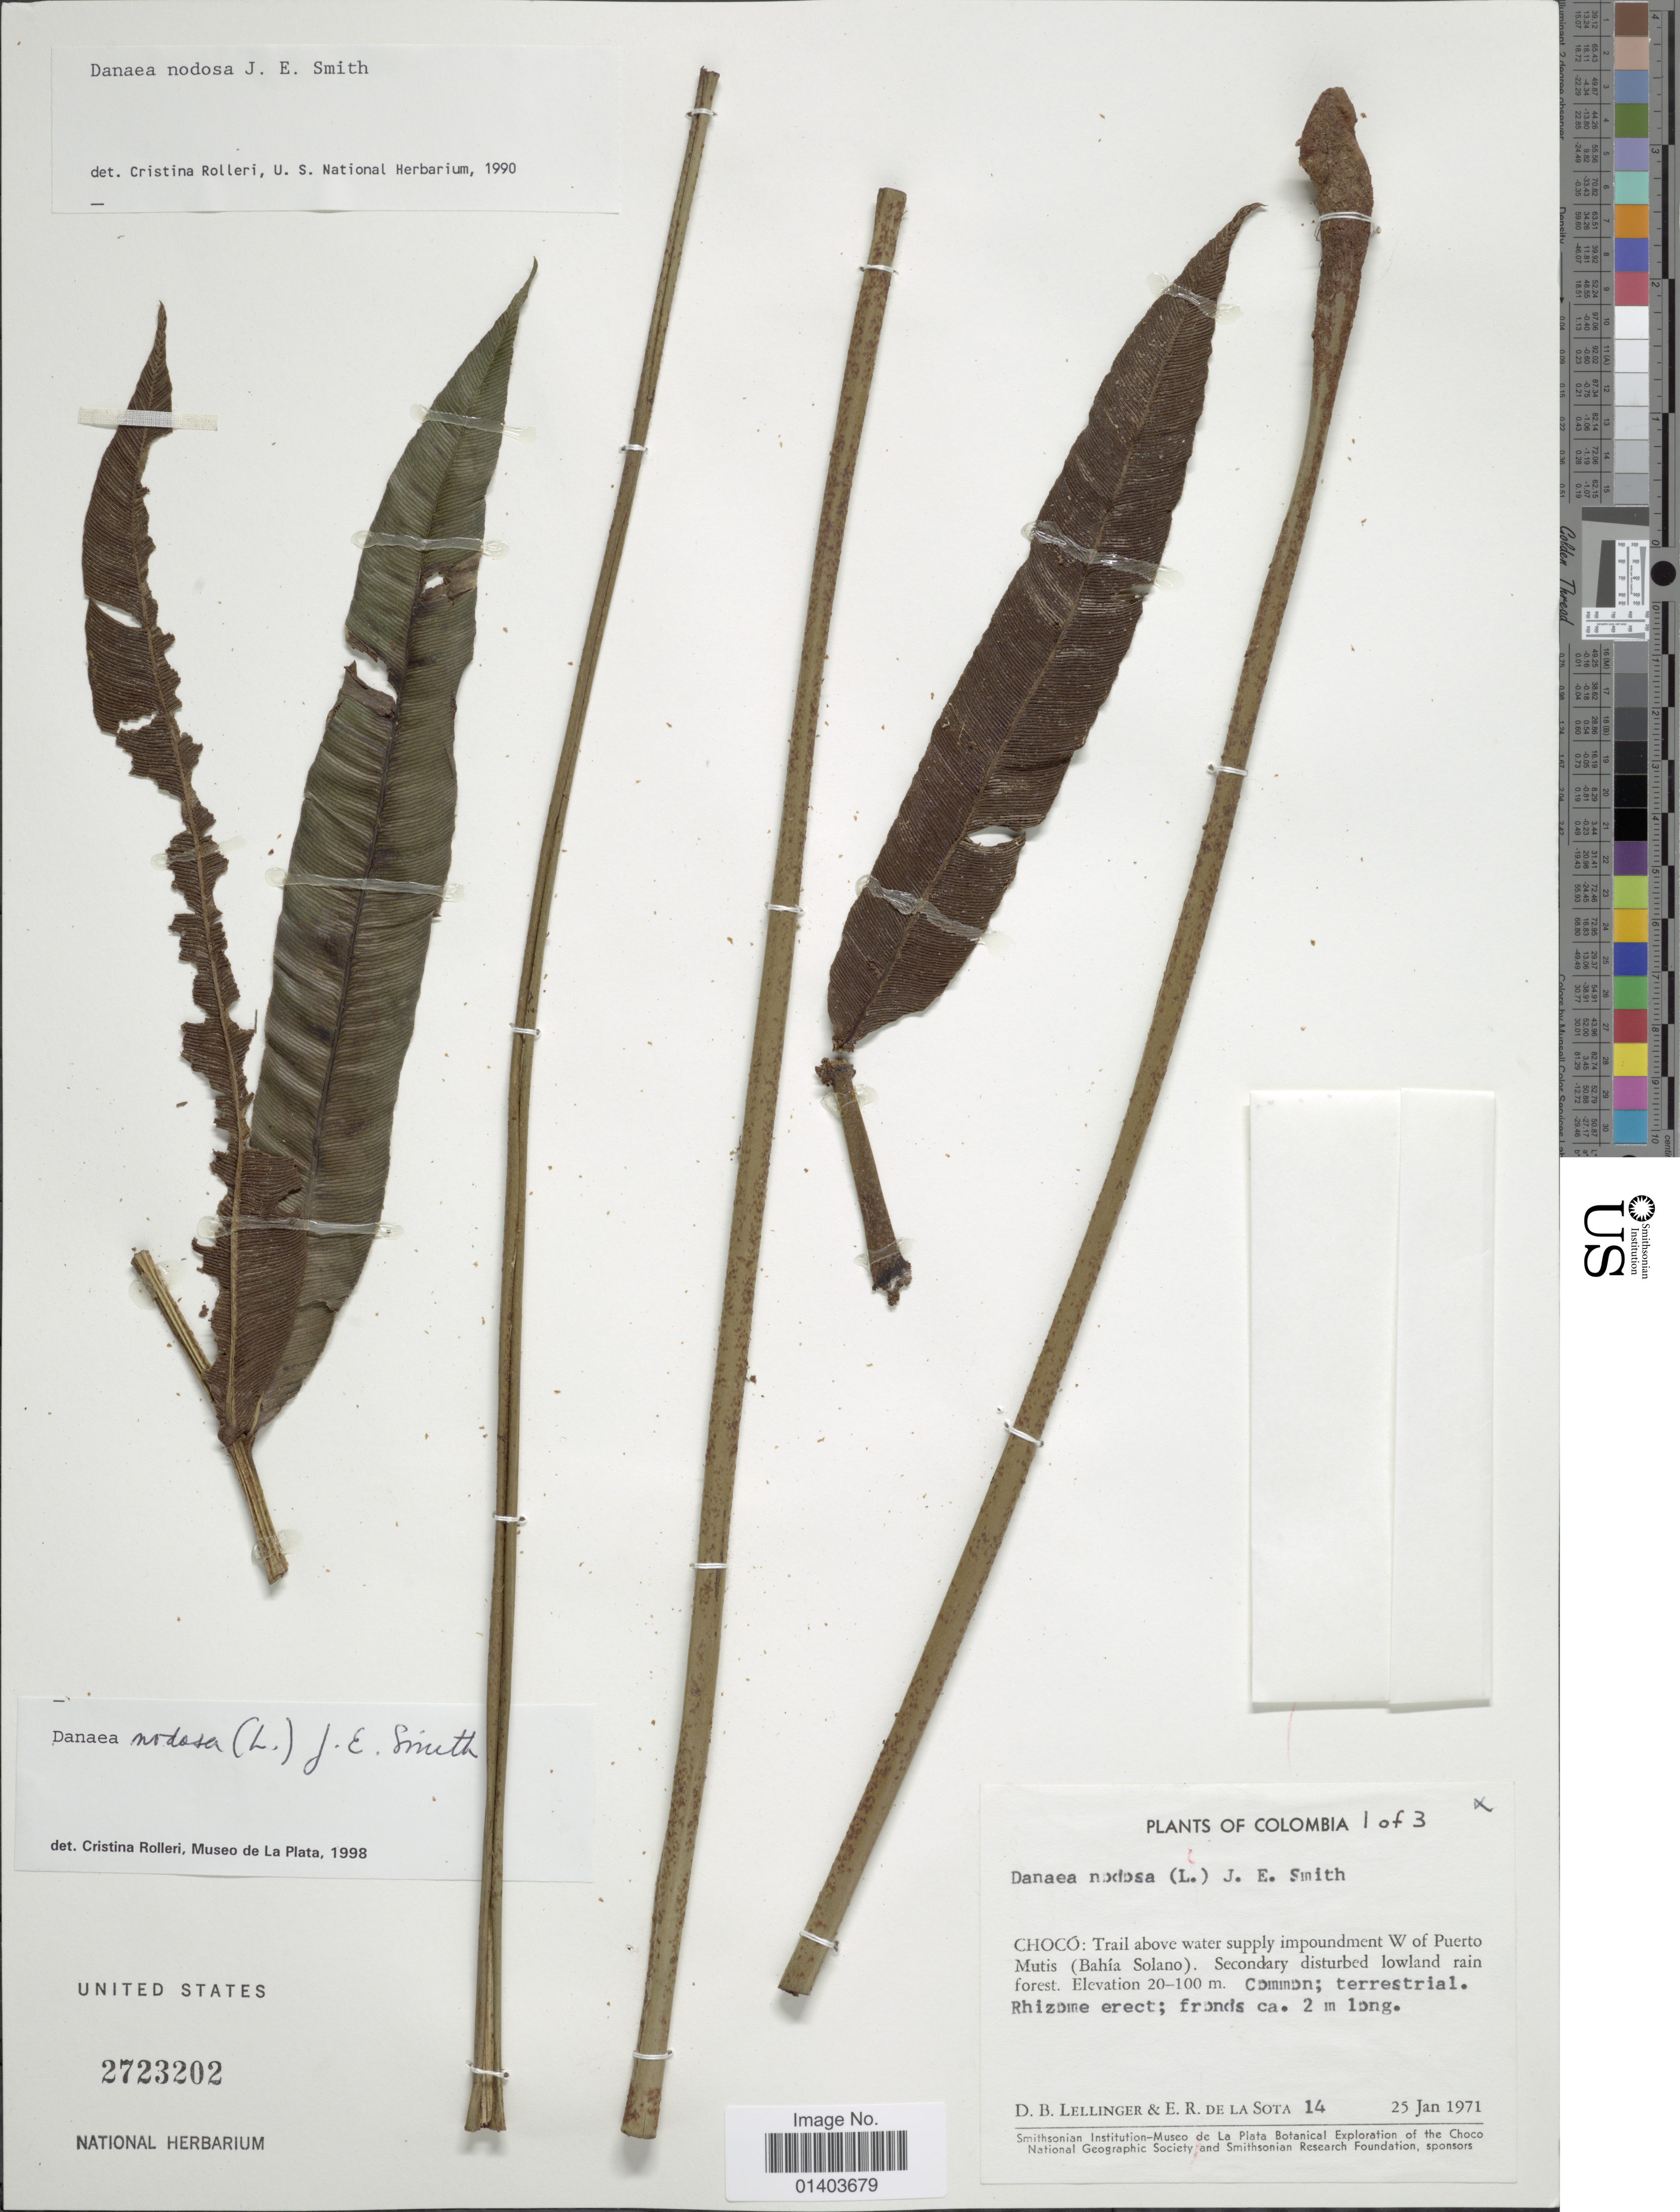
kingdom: Plantae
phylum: Tracheophyta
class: Polypodiopsida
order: Marattiales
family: Marattiaceae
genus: Danaea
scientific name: Danaea nodosa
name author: (L.) Sm.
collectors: D. B. Lellinger & E. R. de la Sota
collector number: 14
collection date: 1971-01-25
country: Colombia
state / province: Chocó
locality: Trail above water supply impoundment W of Puerto Mutis (Bahia Solano)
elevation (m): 20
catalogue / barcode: US 2723202